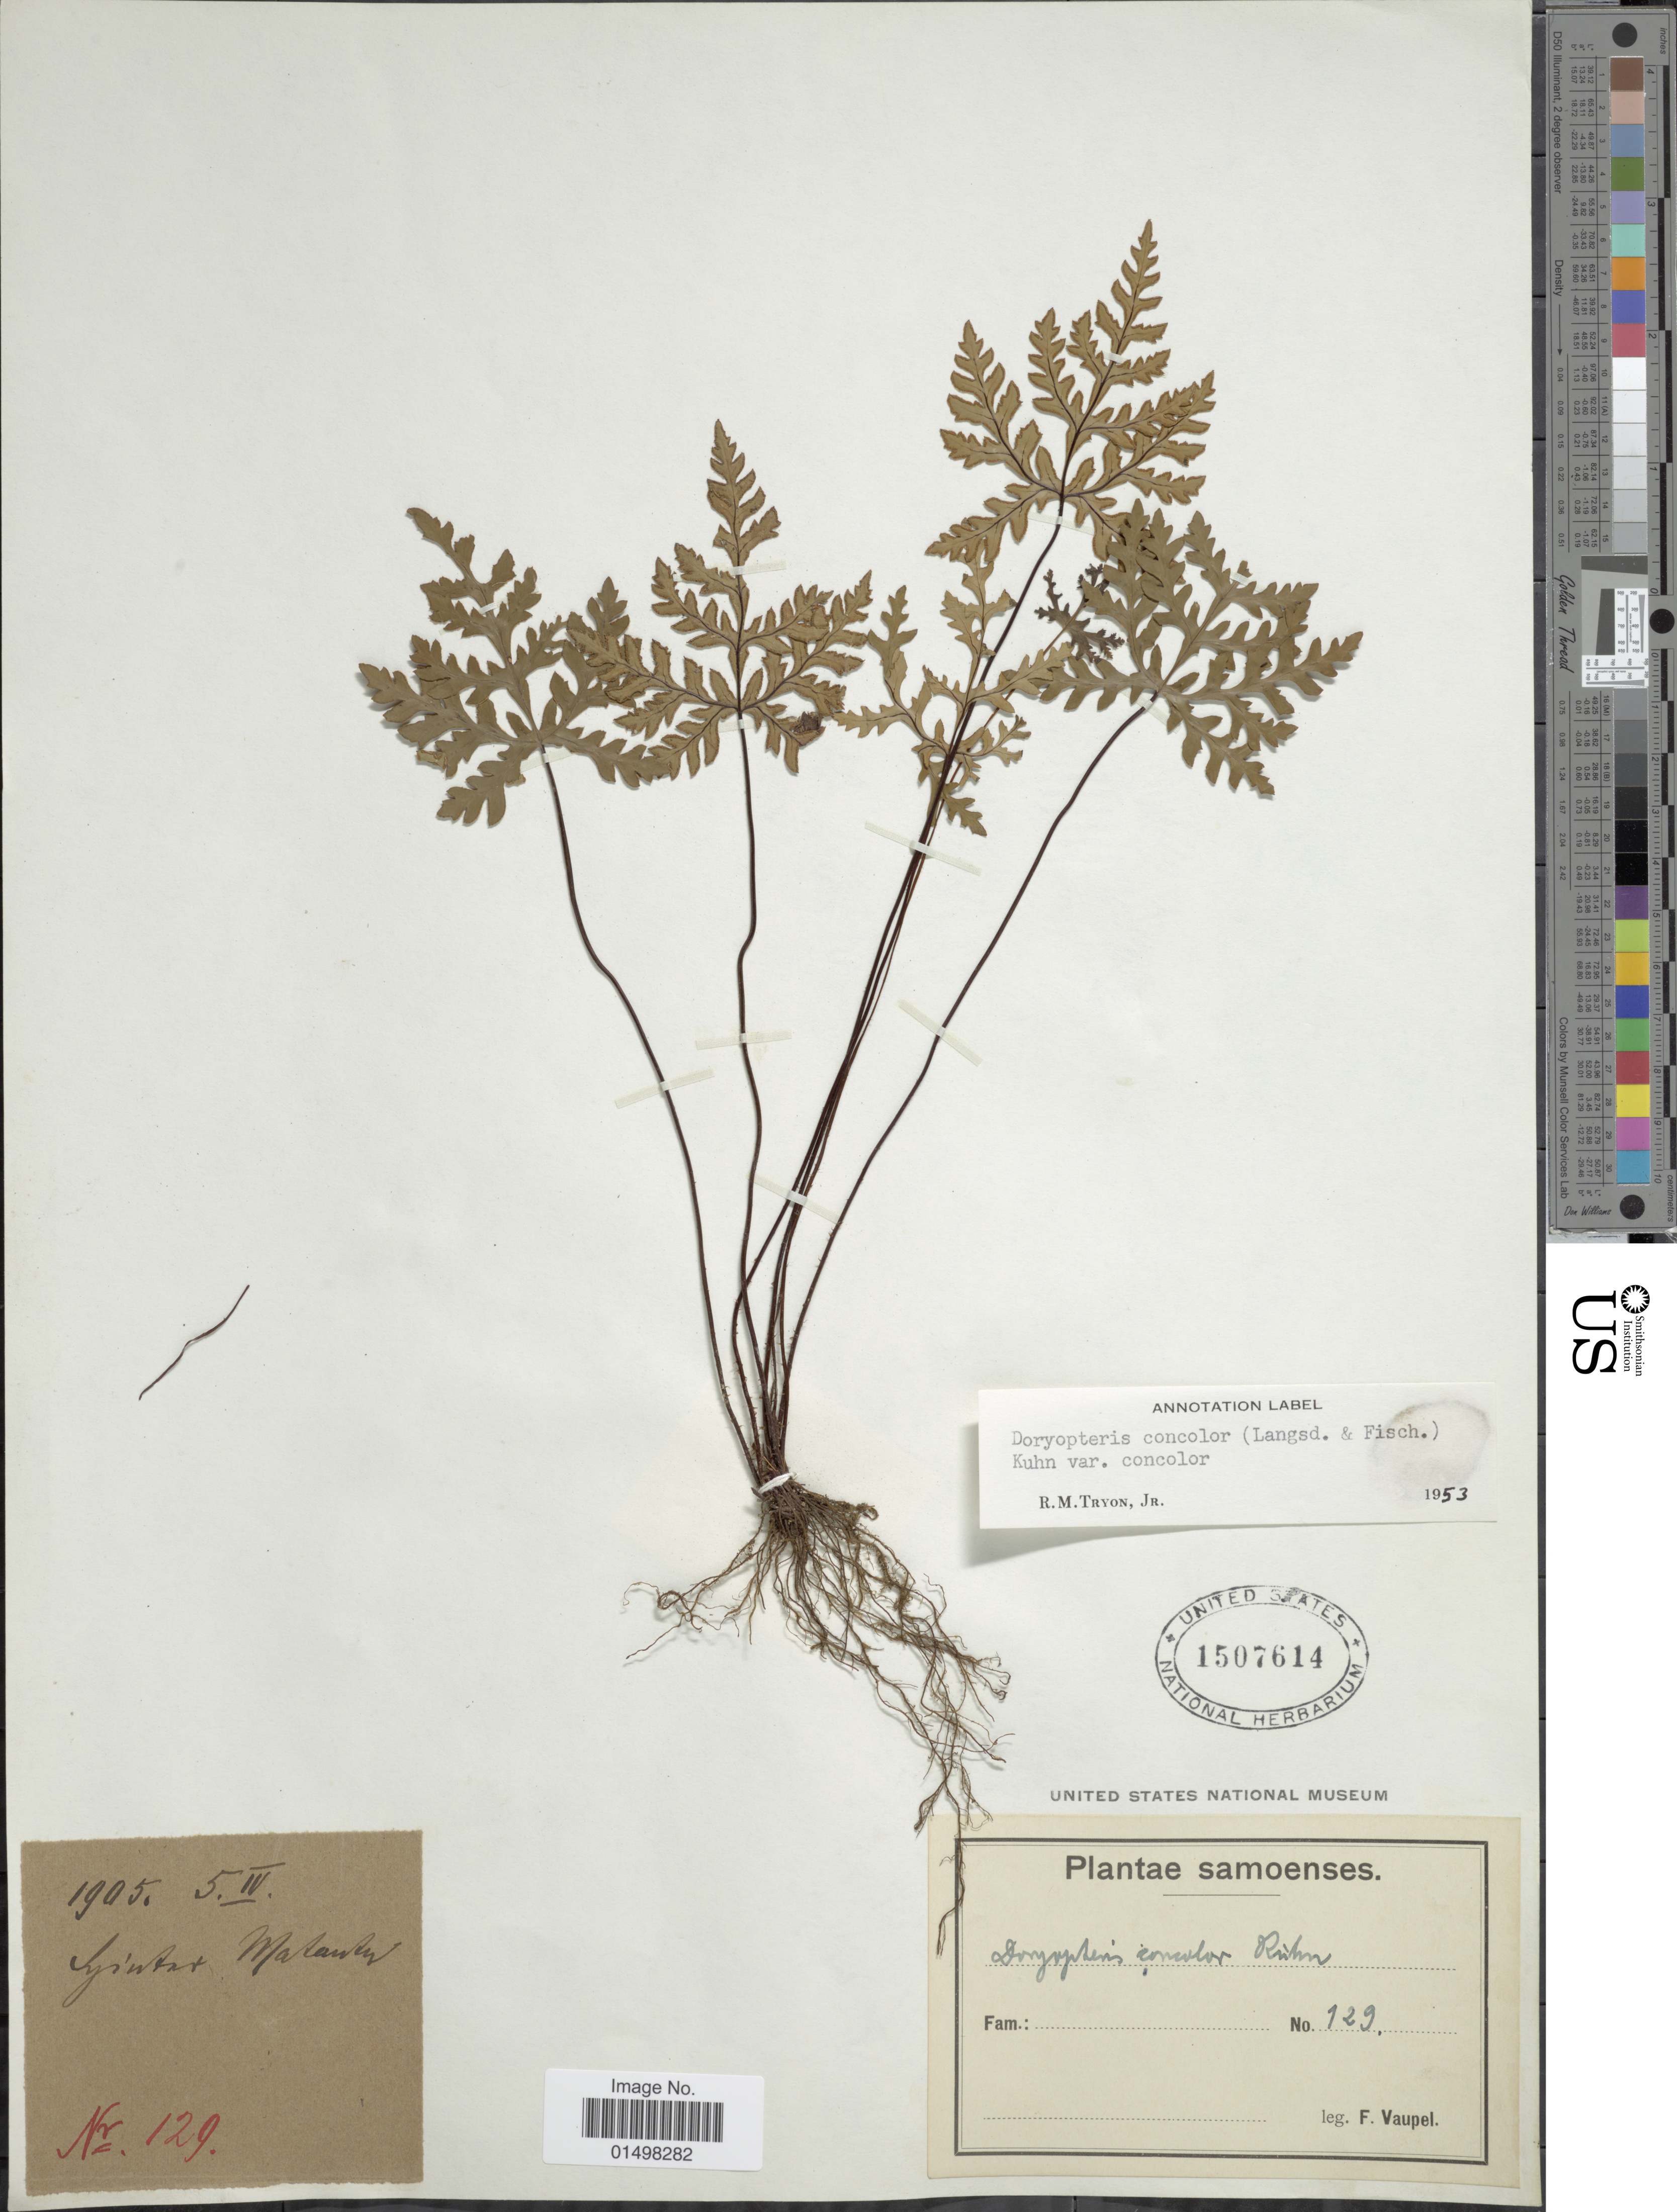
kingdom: Plantae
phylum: Tracheophyta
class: Polypodiopsida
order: Polypodiales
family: Pteridaceae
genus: Doryopteris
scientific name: Doryopteris concolor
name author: (Langsd. & Fisch.) Kuhn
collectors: F. Vaupel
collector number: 129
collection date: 1905-04-05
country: Samoa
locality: Samoenses.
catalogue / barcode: US 1507614